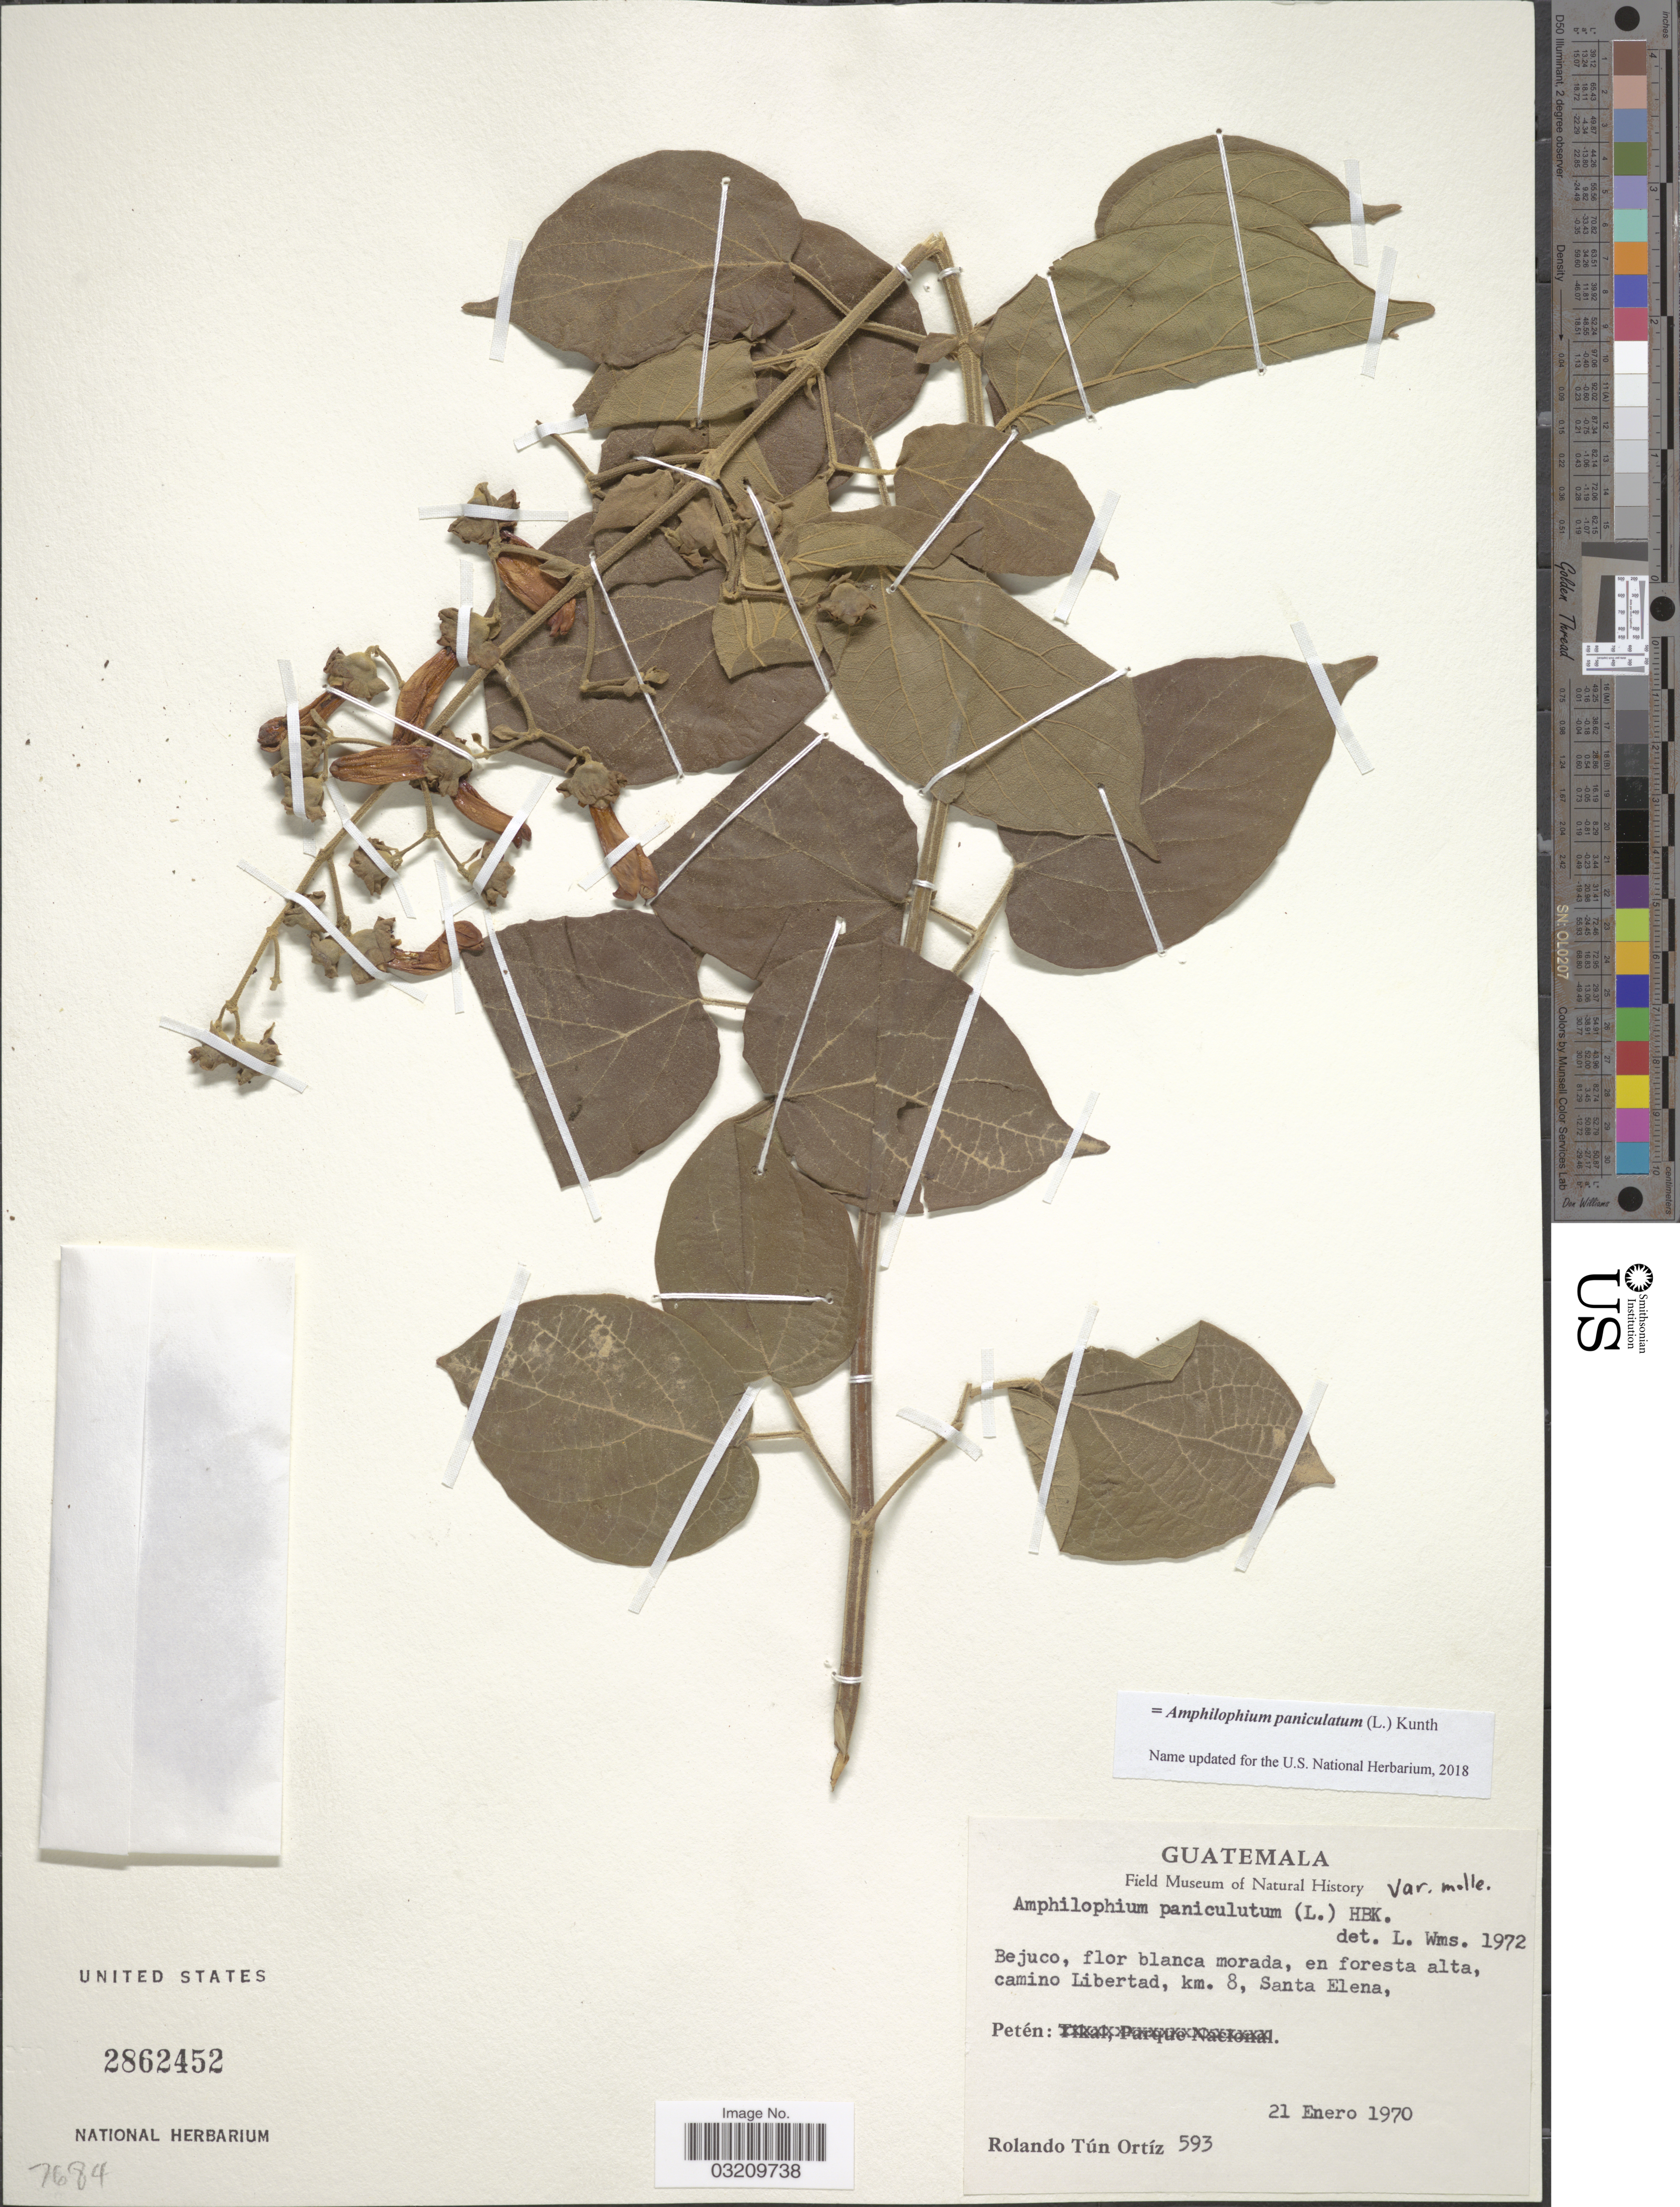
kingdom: Plantae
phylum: Tracheophyta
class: Magnoliopsida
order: Lamiales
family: Bignoniaceae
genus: Amphilophium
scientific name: Amphilophium paniculatum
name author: (L.) Kunth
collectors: R. T. Ortíz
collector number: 593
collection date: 1970-01-21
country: Guatemala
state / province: El Petén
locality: Camino Libertad, km. 8, Santa Elena.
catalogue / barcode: US 2862452